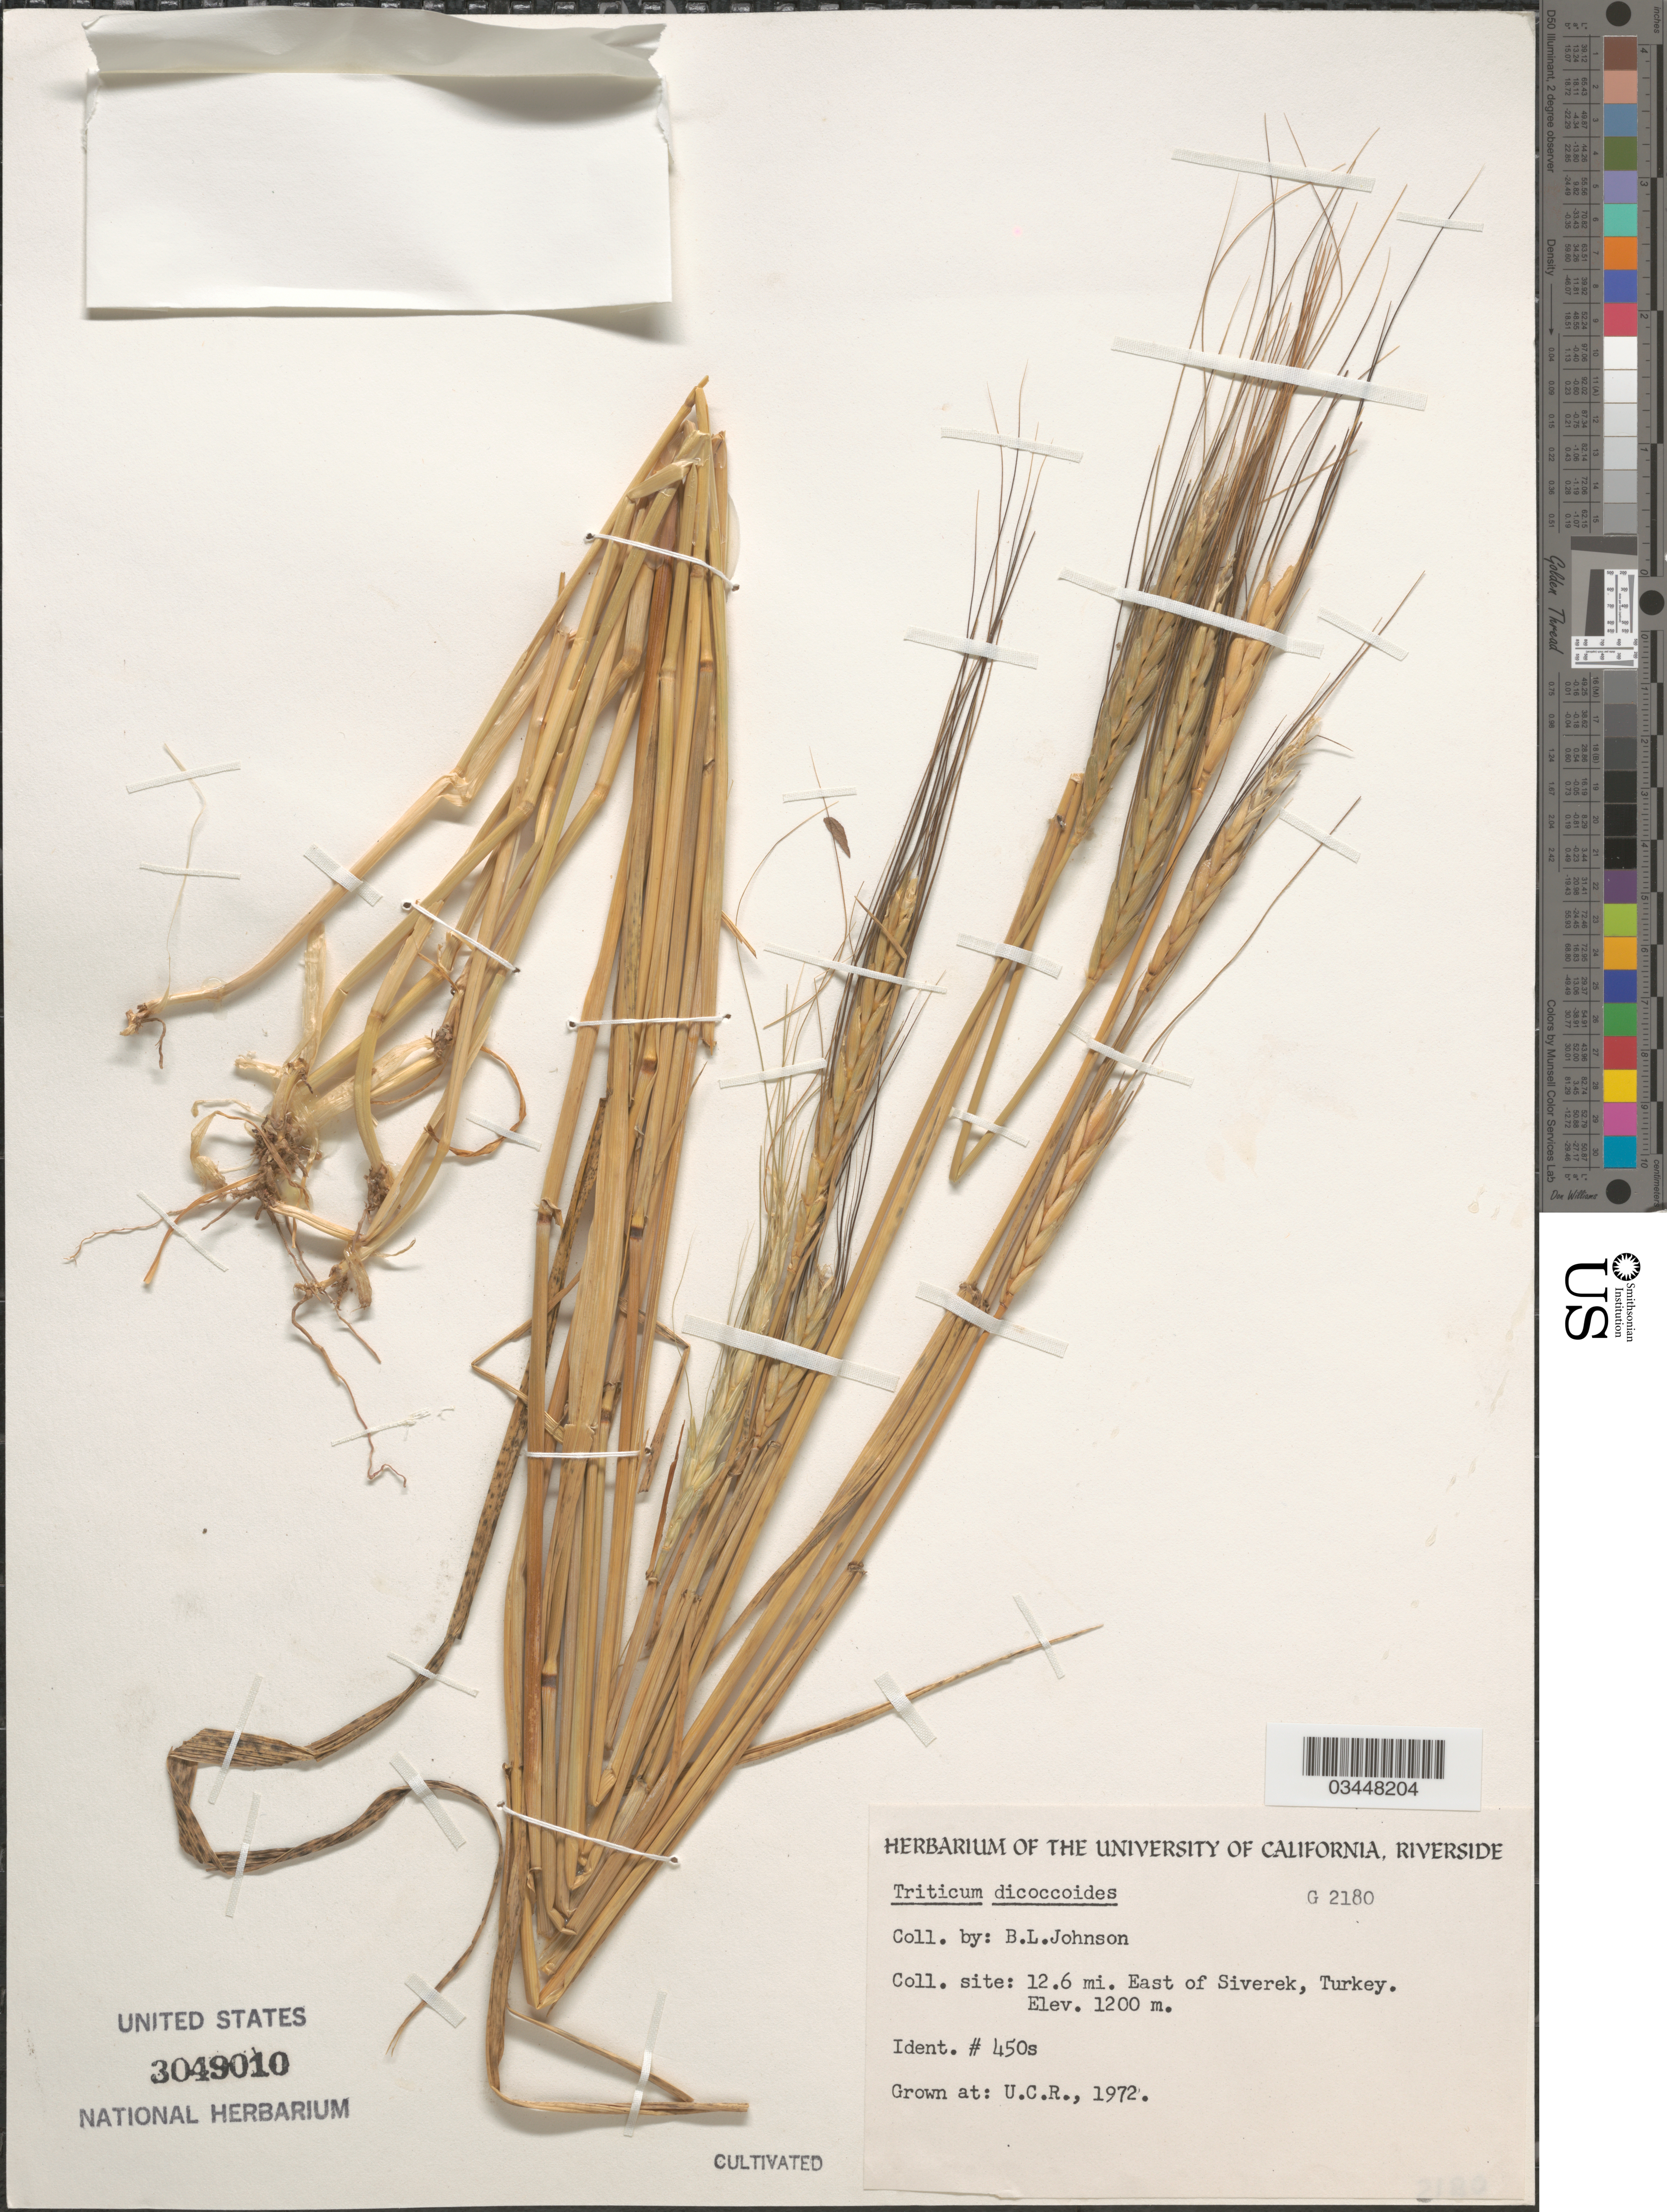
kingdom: Plantae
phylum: Tracheophyta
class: Liliopsida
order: Poales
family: Poaceae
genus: Triticum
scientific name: Triticum dicoccoides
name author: (Körn.) Körn. ex Schweinf.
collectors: ex herb. Univ. of California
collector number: G2180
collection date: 1972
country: United States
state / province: California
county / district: Riverside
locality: U.C.R.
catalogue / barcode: US 3049010